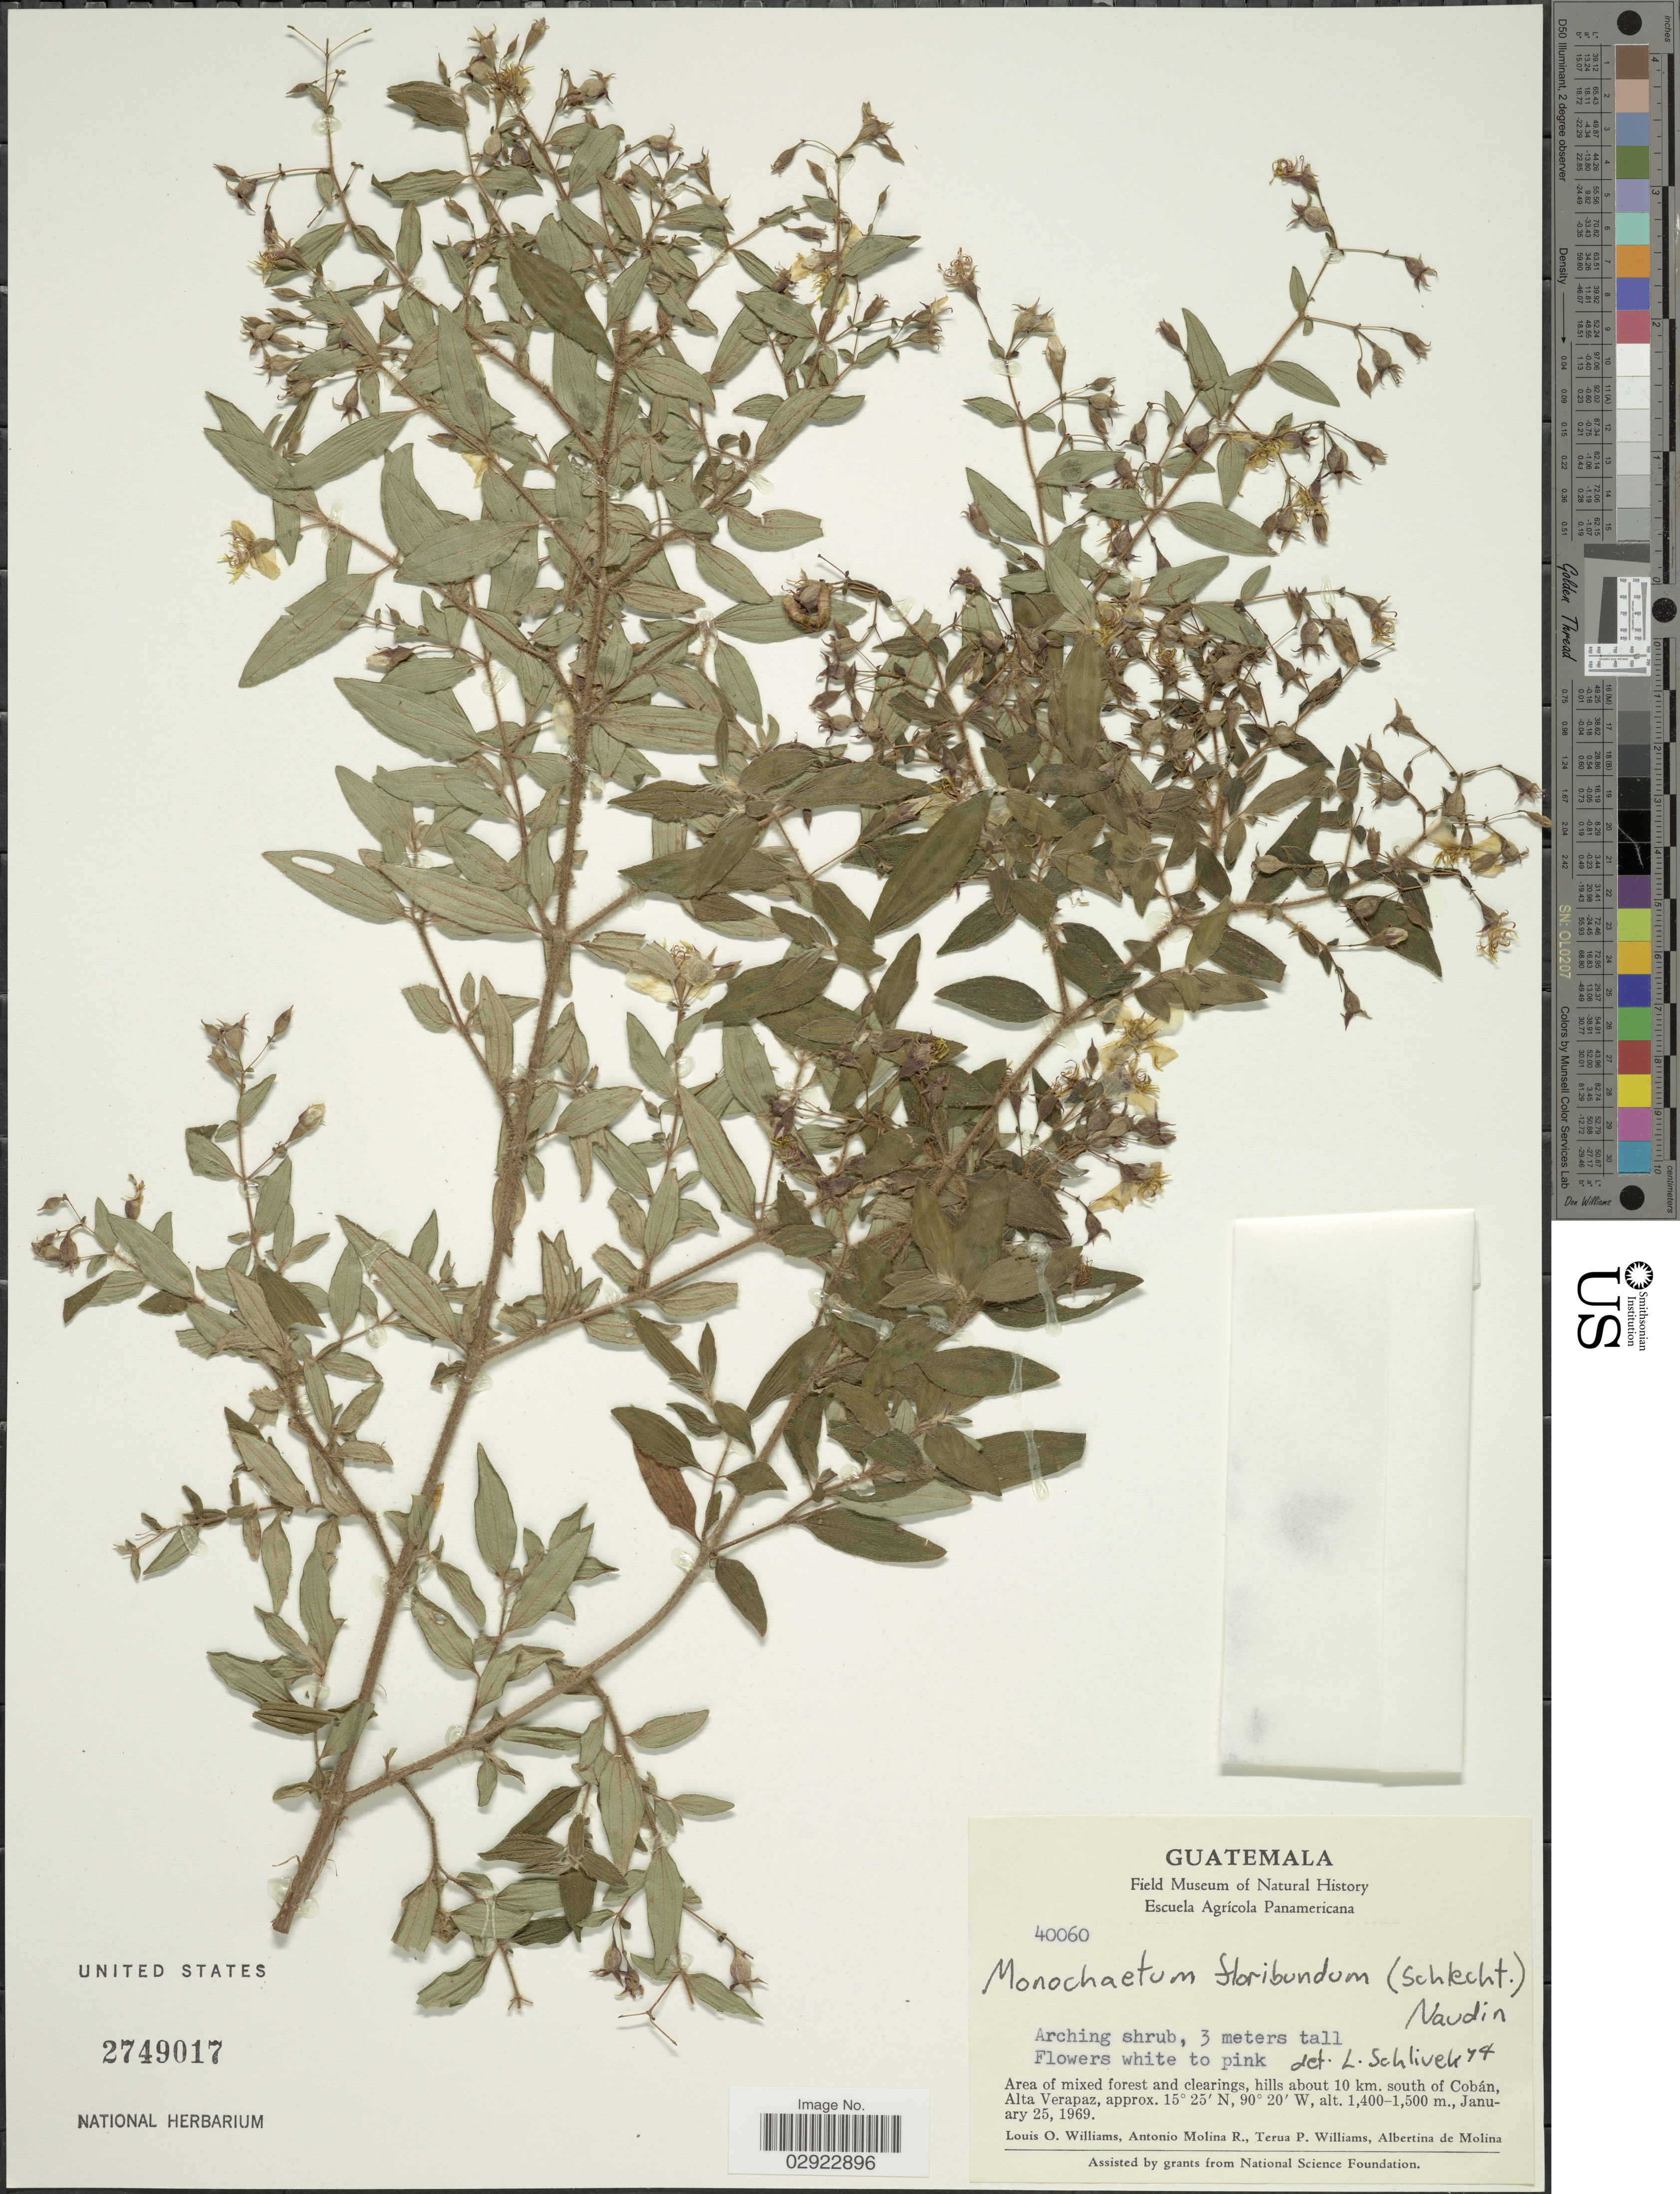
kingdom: Plantae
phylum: Tracheophyta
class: Magnoliopsida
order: Myrtales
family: Melastomataceae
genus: Monochaetum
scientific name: Monochaetum floribundum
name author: (Schltdl.) Naudin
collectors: L. O. Williams, A. Molina R., T. P. Williams & A. R. Molina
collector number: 40060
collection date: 1969-01-25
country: Guatemala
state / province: Alta Verapaz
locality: Area of mixed forest and clearings, hills about 10 km. south of Cobán, Alta Verapaz.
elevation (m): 1400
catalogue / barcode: US 2749017